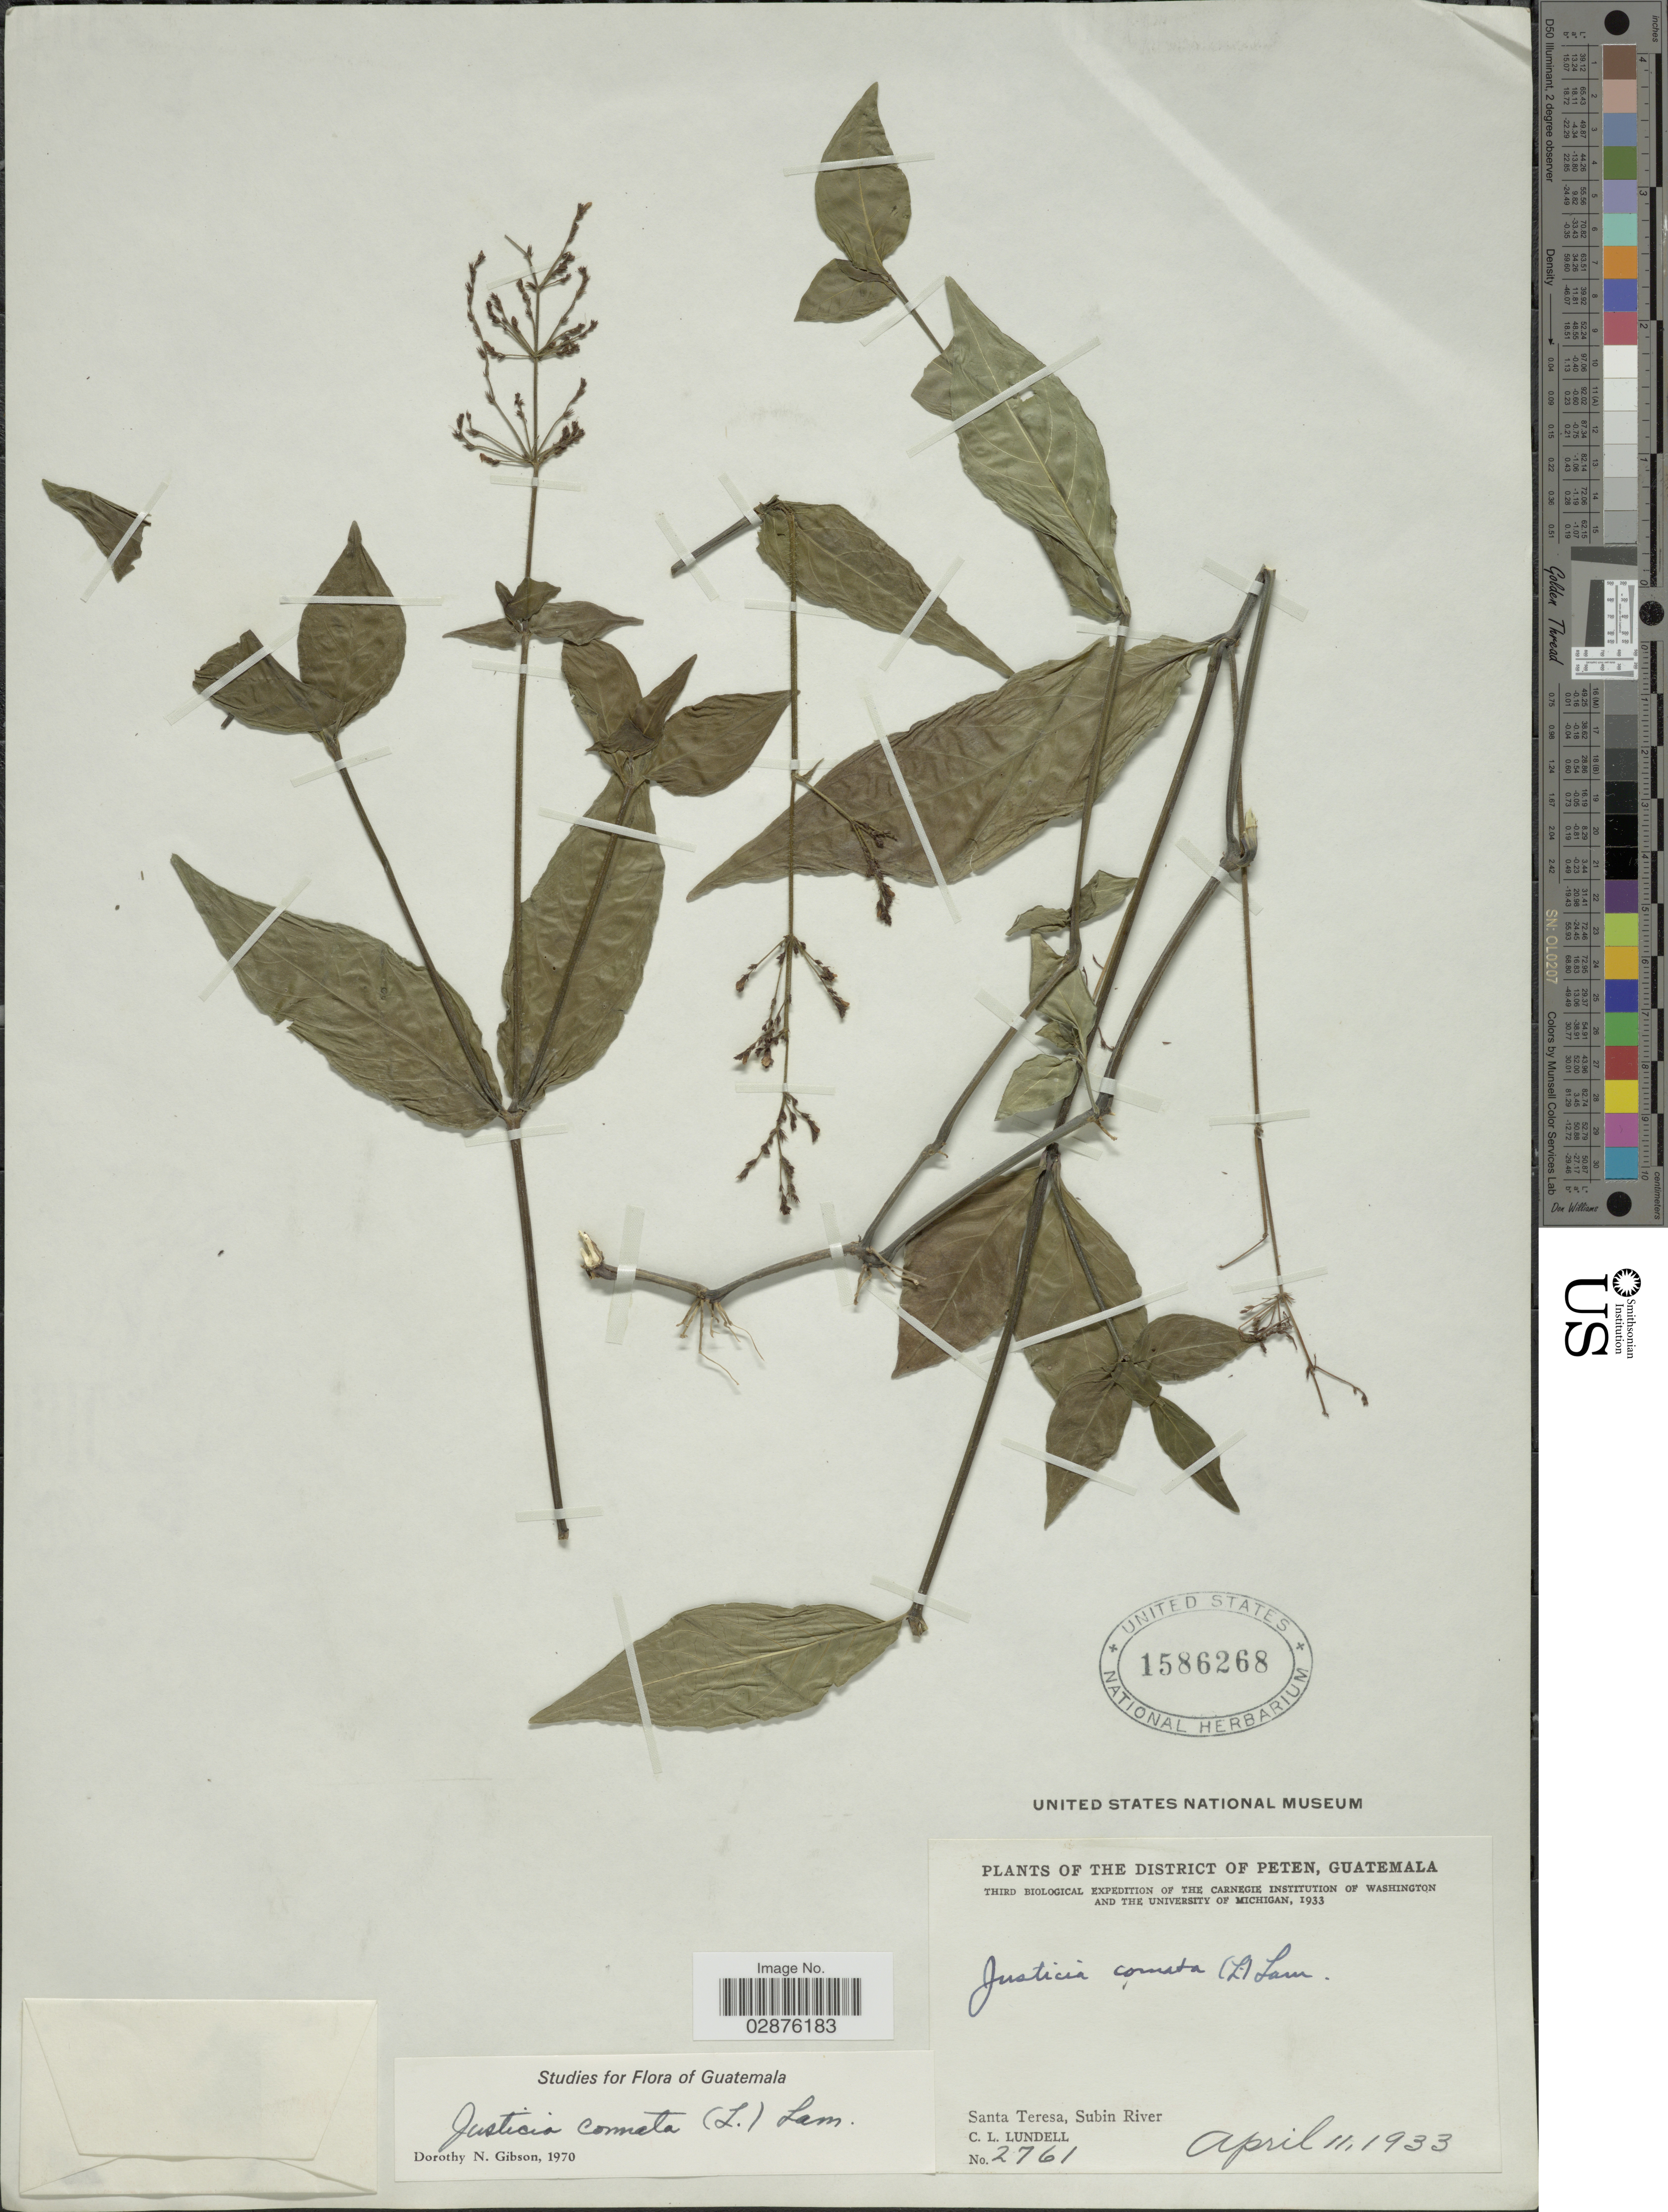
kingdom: Plantae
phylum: Tracheophyta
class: Magnoliopsida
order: Lamiales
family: Acanthaceae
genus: Justicia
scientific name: Justicia comata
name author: (L.) Lam.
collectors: C. L. Lundell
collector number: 2761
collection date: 1933-04-11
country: Guatemala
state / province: El Petén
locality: District of Peten, Santa Teresa, Subin River.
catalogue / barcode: US 1586268